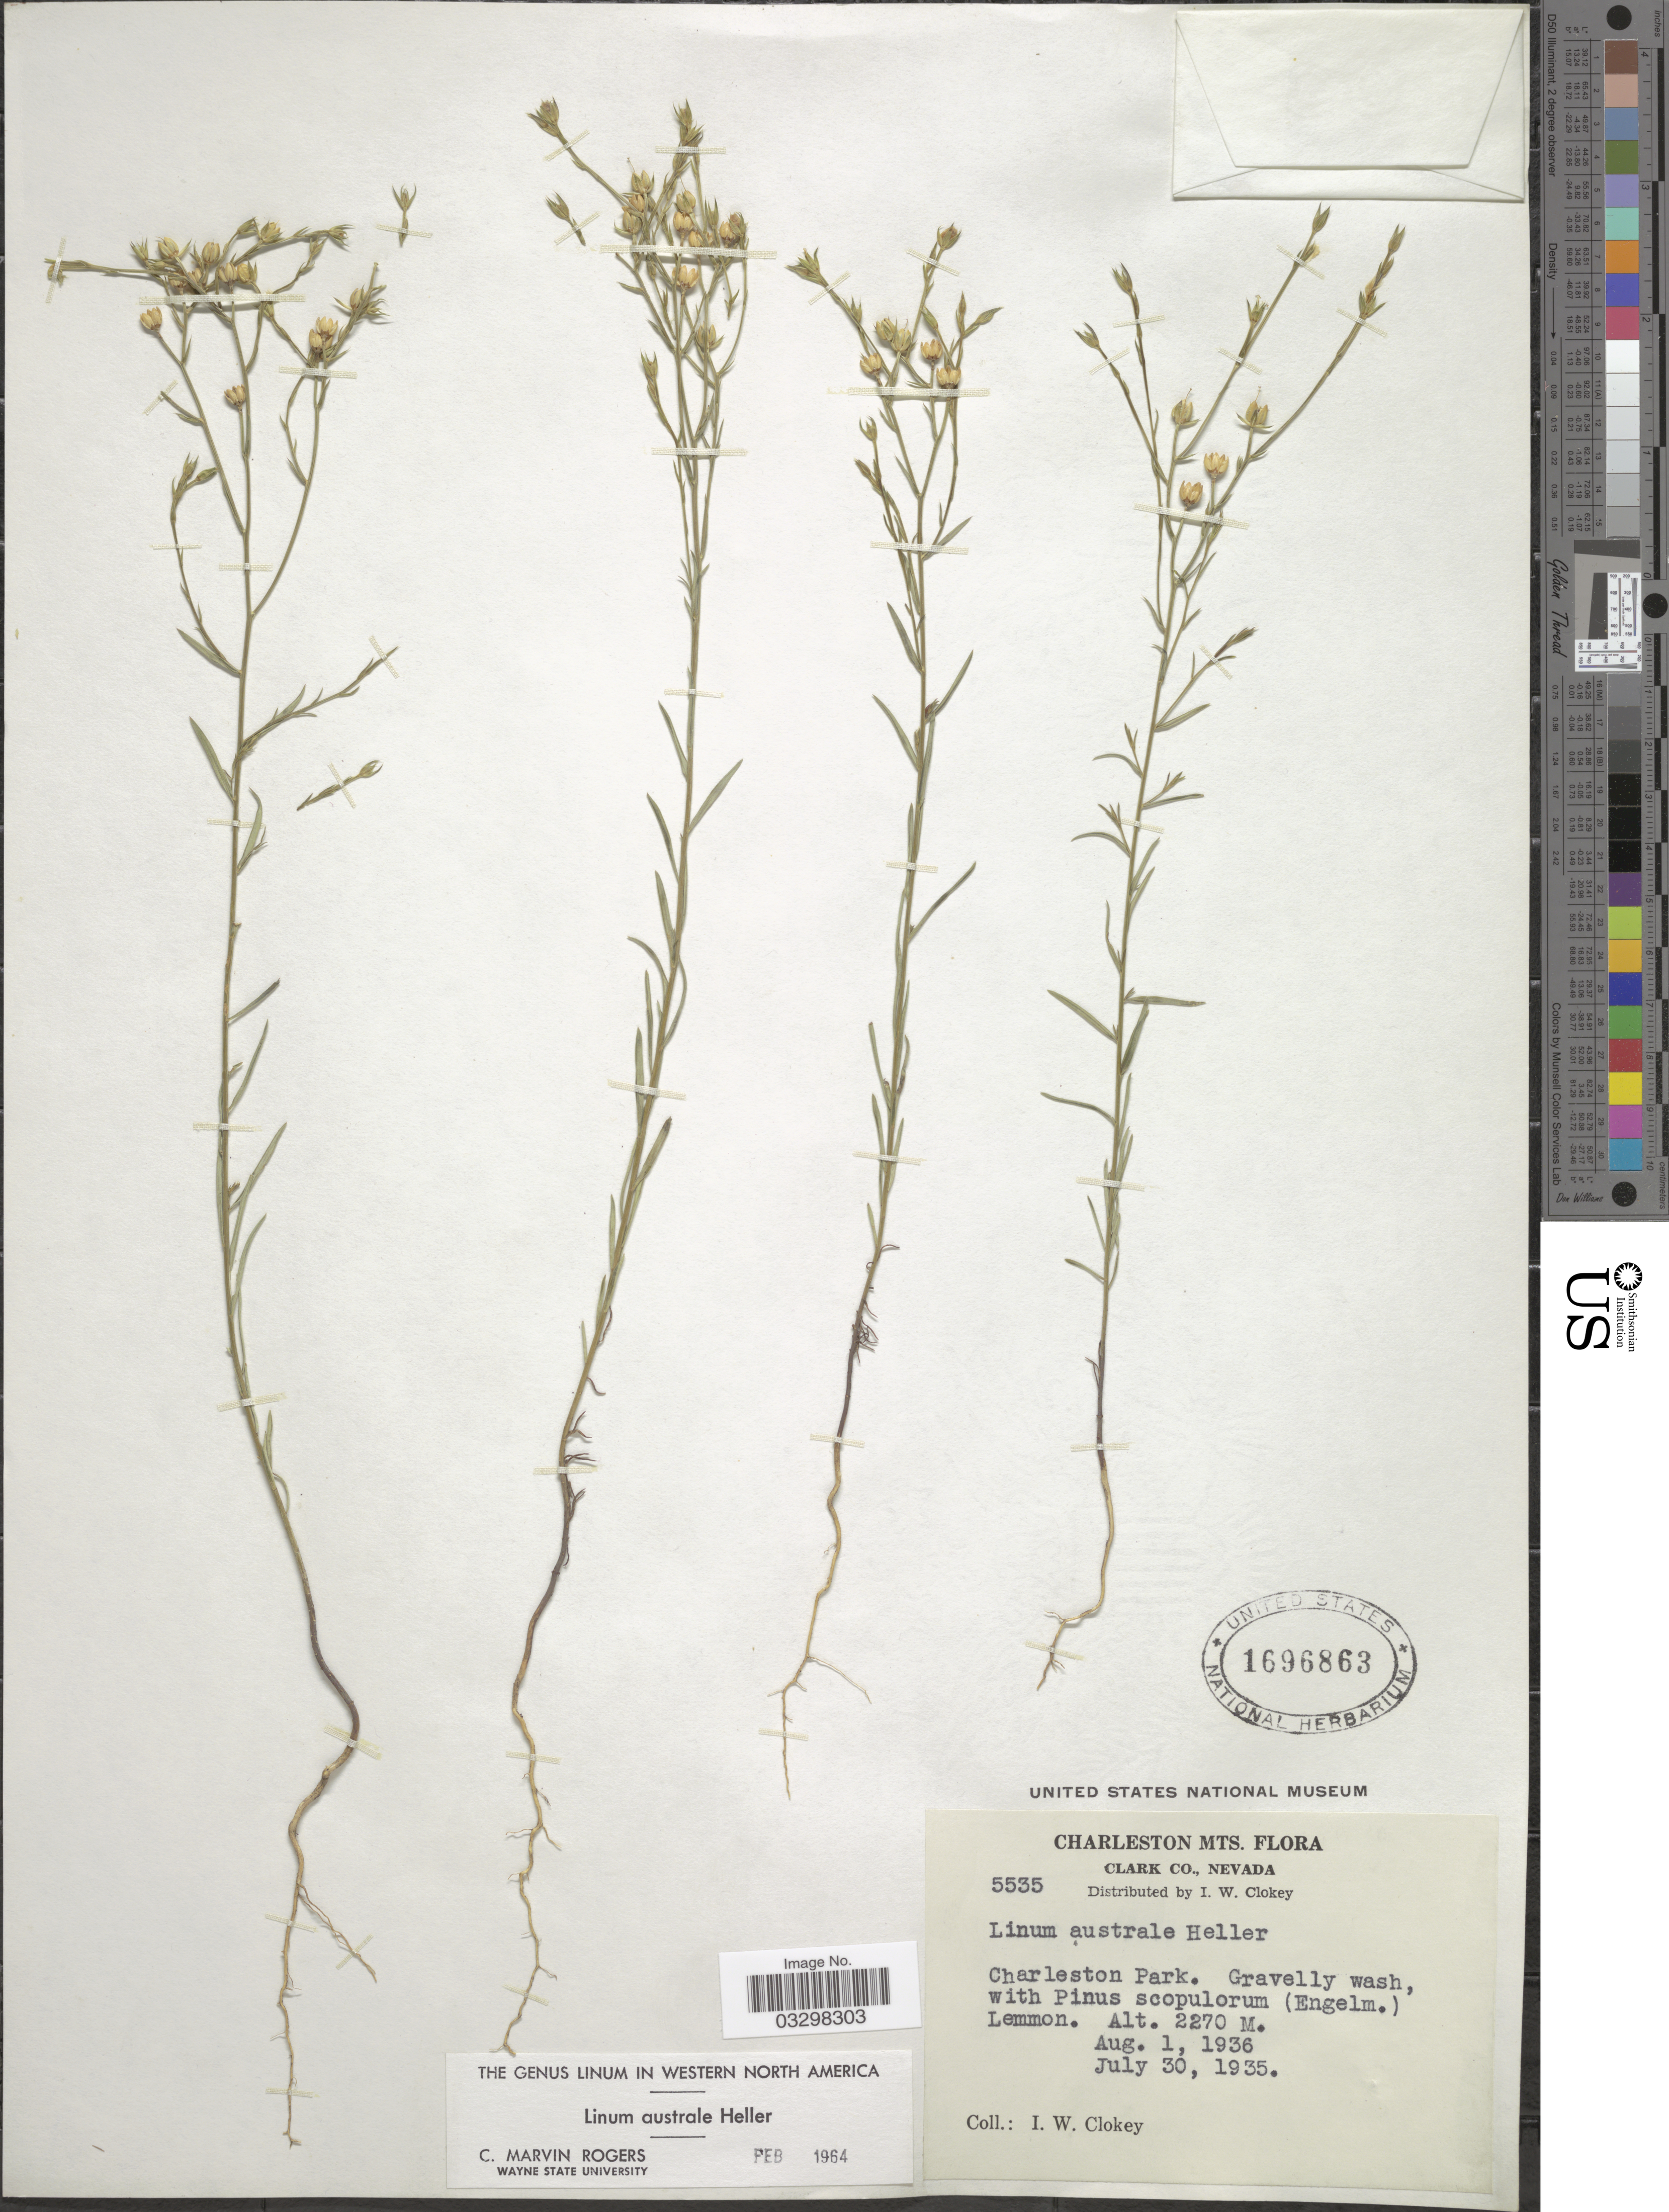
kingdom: Plantae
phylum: Tracheophyta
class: Magnoliopsida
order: Malpighiales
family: Linaceae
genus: Linum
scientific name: Linum australe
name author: A. Heller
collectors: I. W. Clokey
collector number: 5535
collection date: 1935-07-30/1936-08-01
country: United States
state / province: Nevada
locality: Charleston Mts. Clark Co. Charleston Park.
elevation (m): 2270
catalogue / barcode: US 1696863